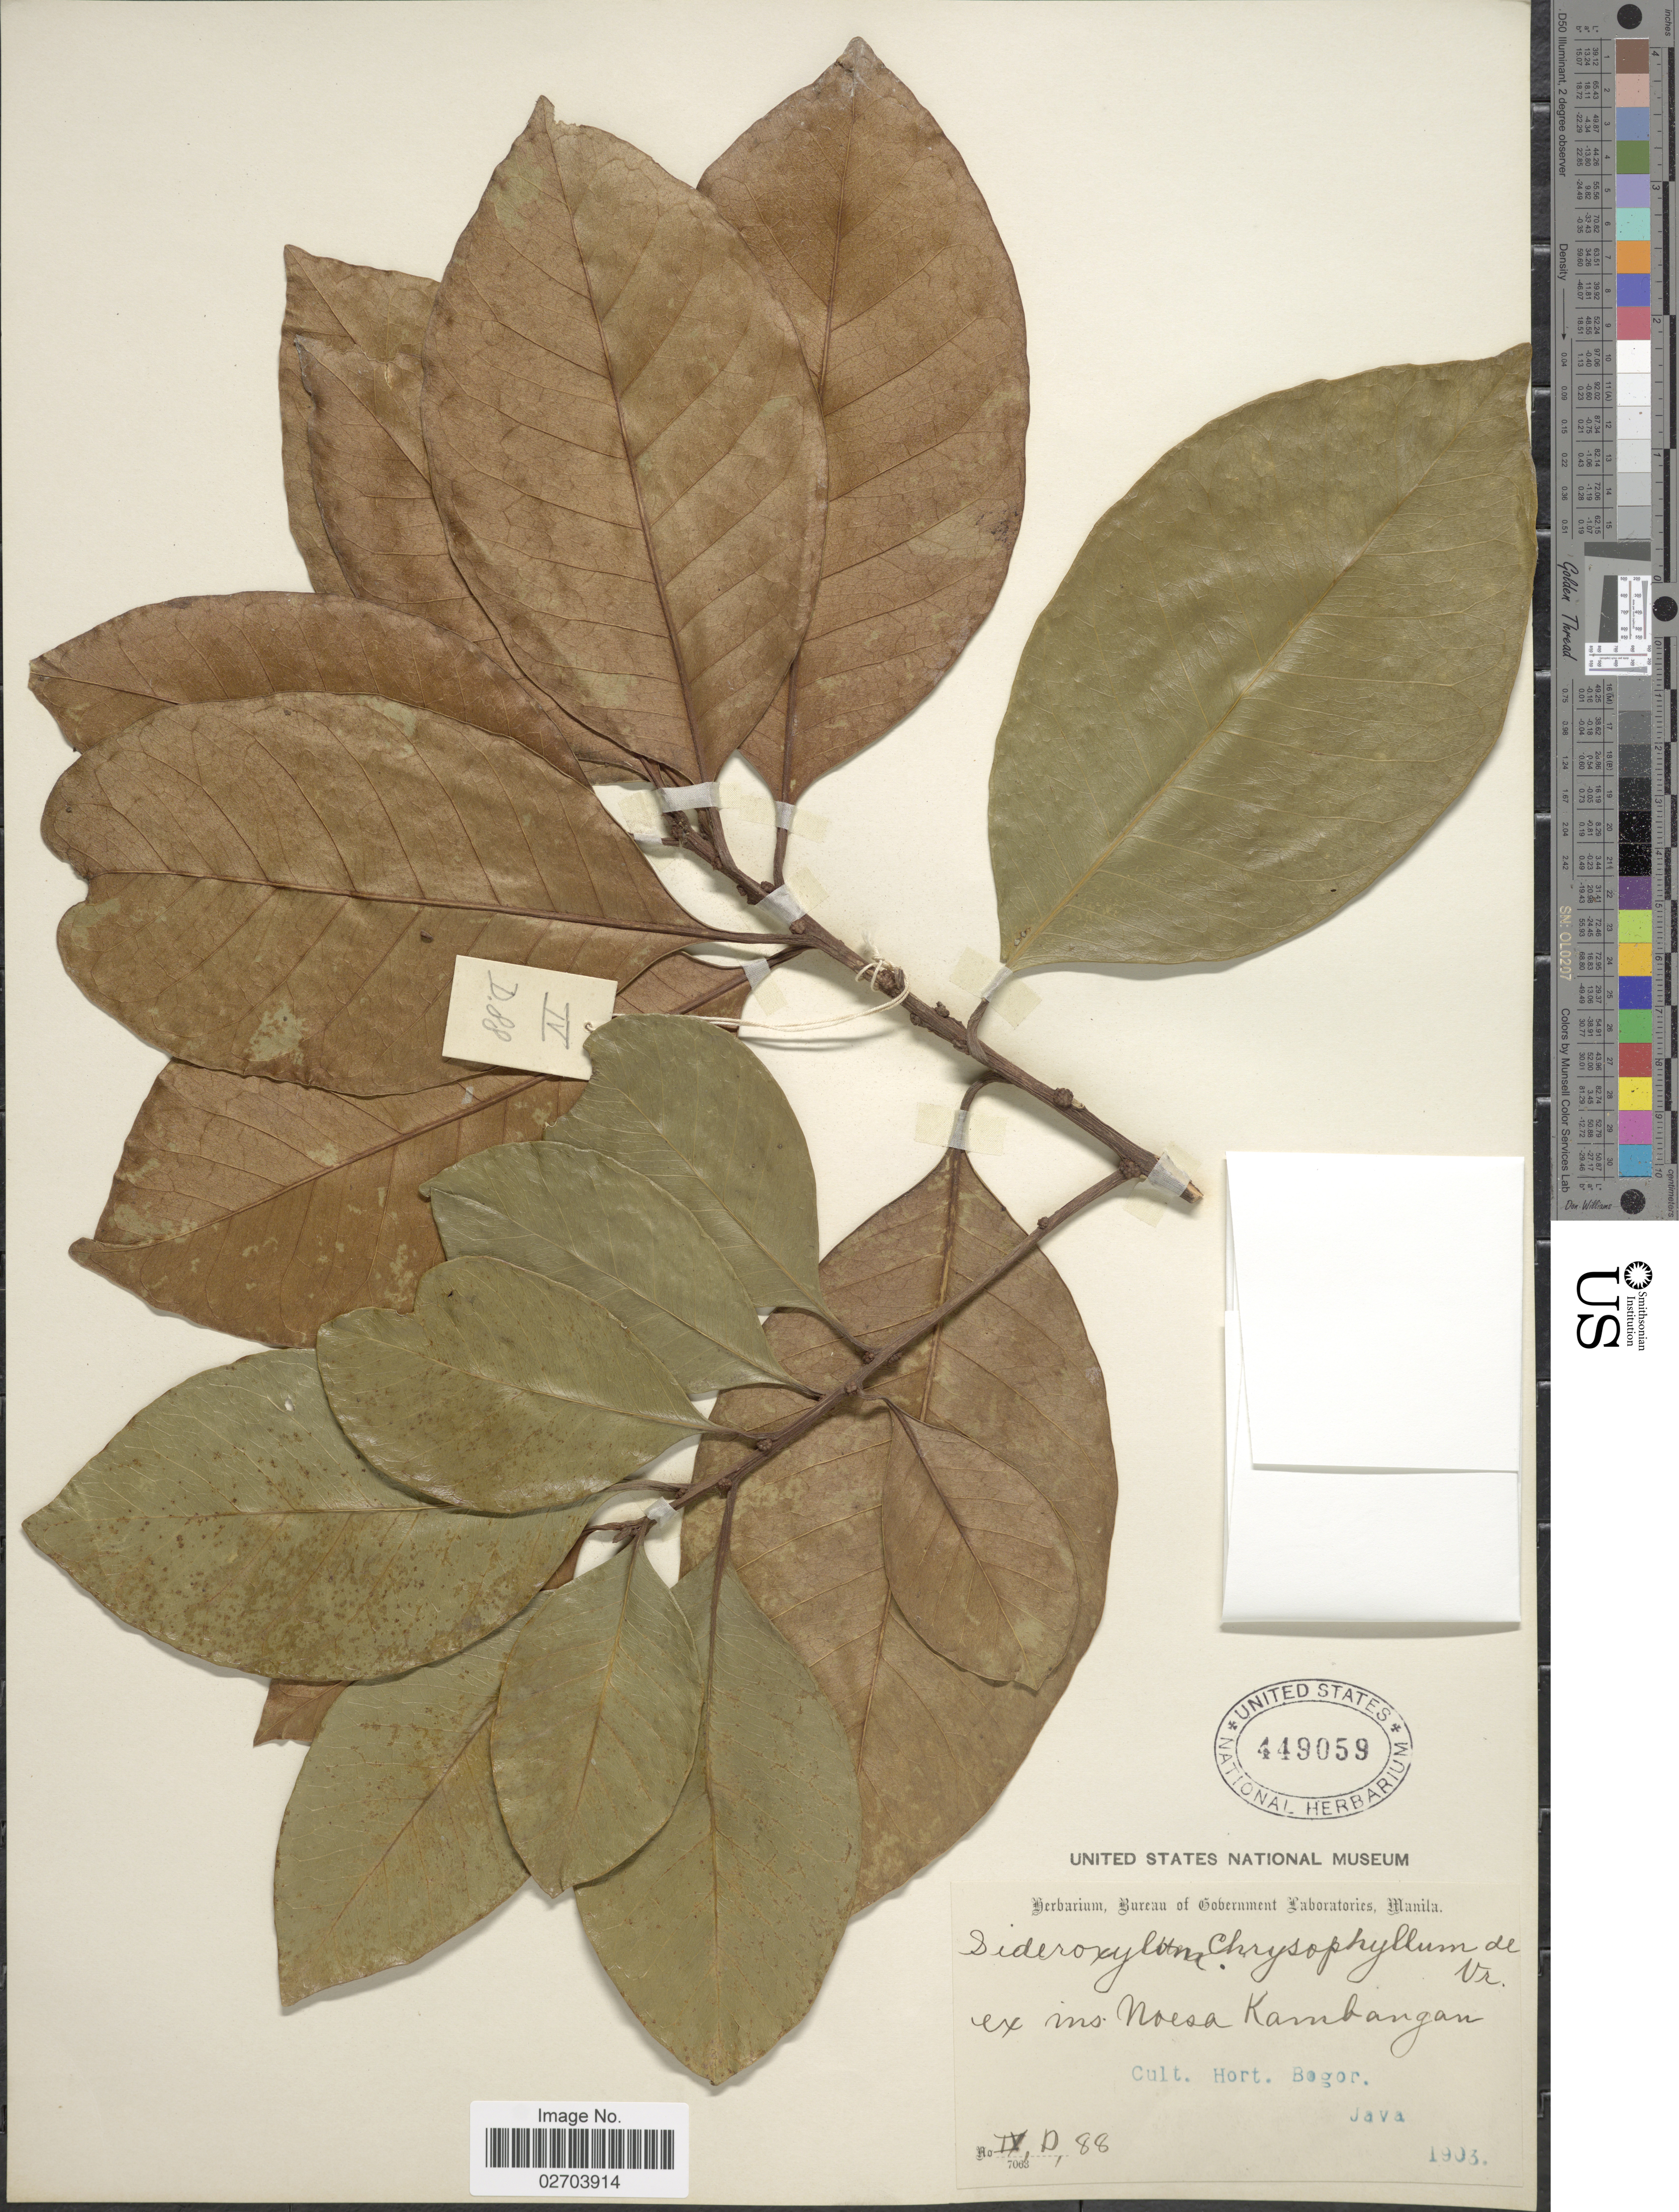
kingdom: Plantae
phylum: Tracheophyta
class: Magnoliopsida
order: Ericales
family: Sapotaceae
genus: Sideroxylon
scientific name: Sideroxylon chrysophyllum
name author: de Vriese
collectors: Ex herb. Bureau of Government Laboratories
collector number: IV, D, 88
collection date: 1903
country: Indonesia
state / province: Java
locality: Cult. Hort. Bogor, Java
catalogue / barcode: US 449059